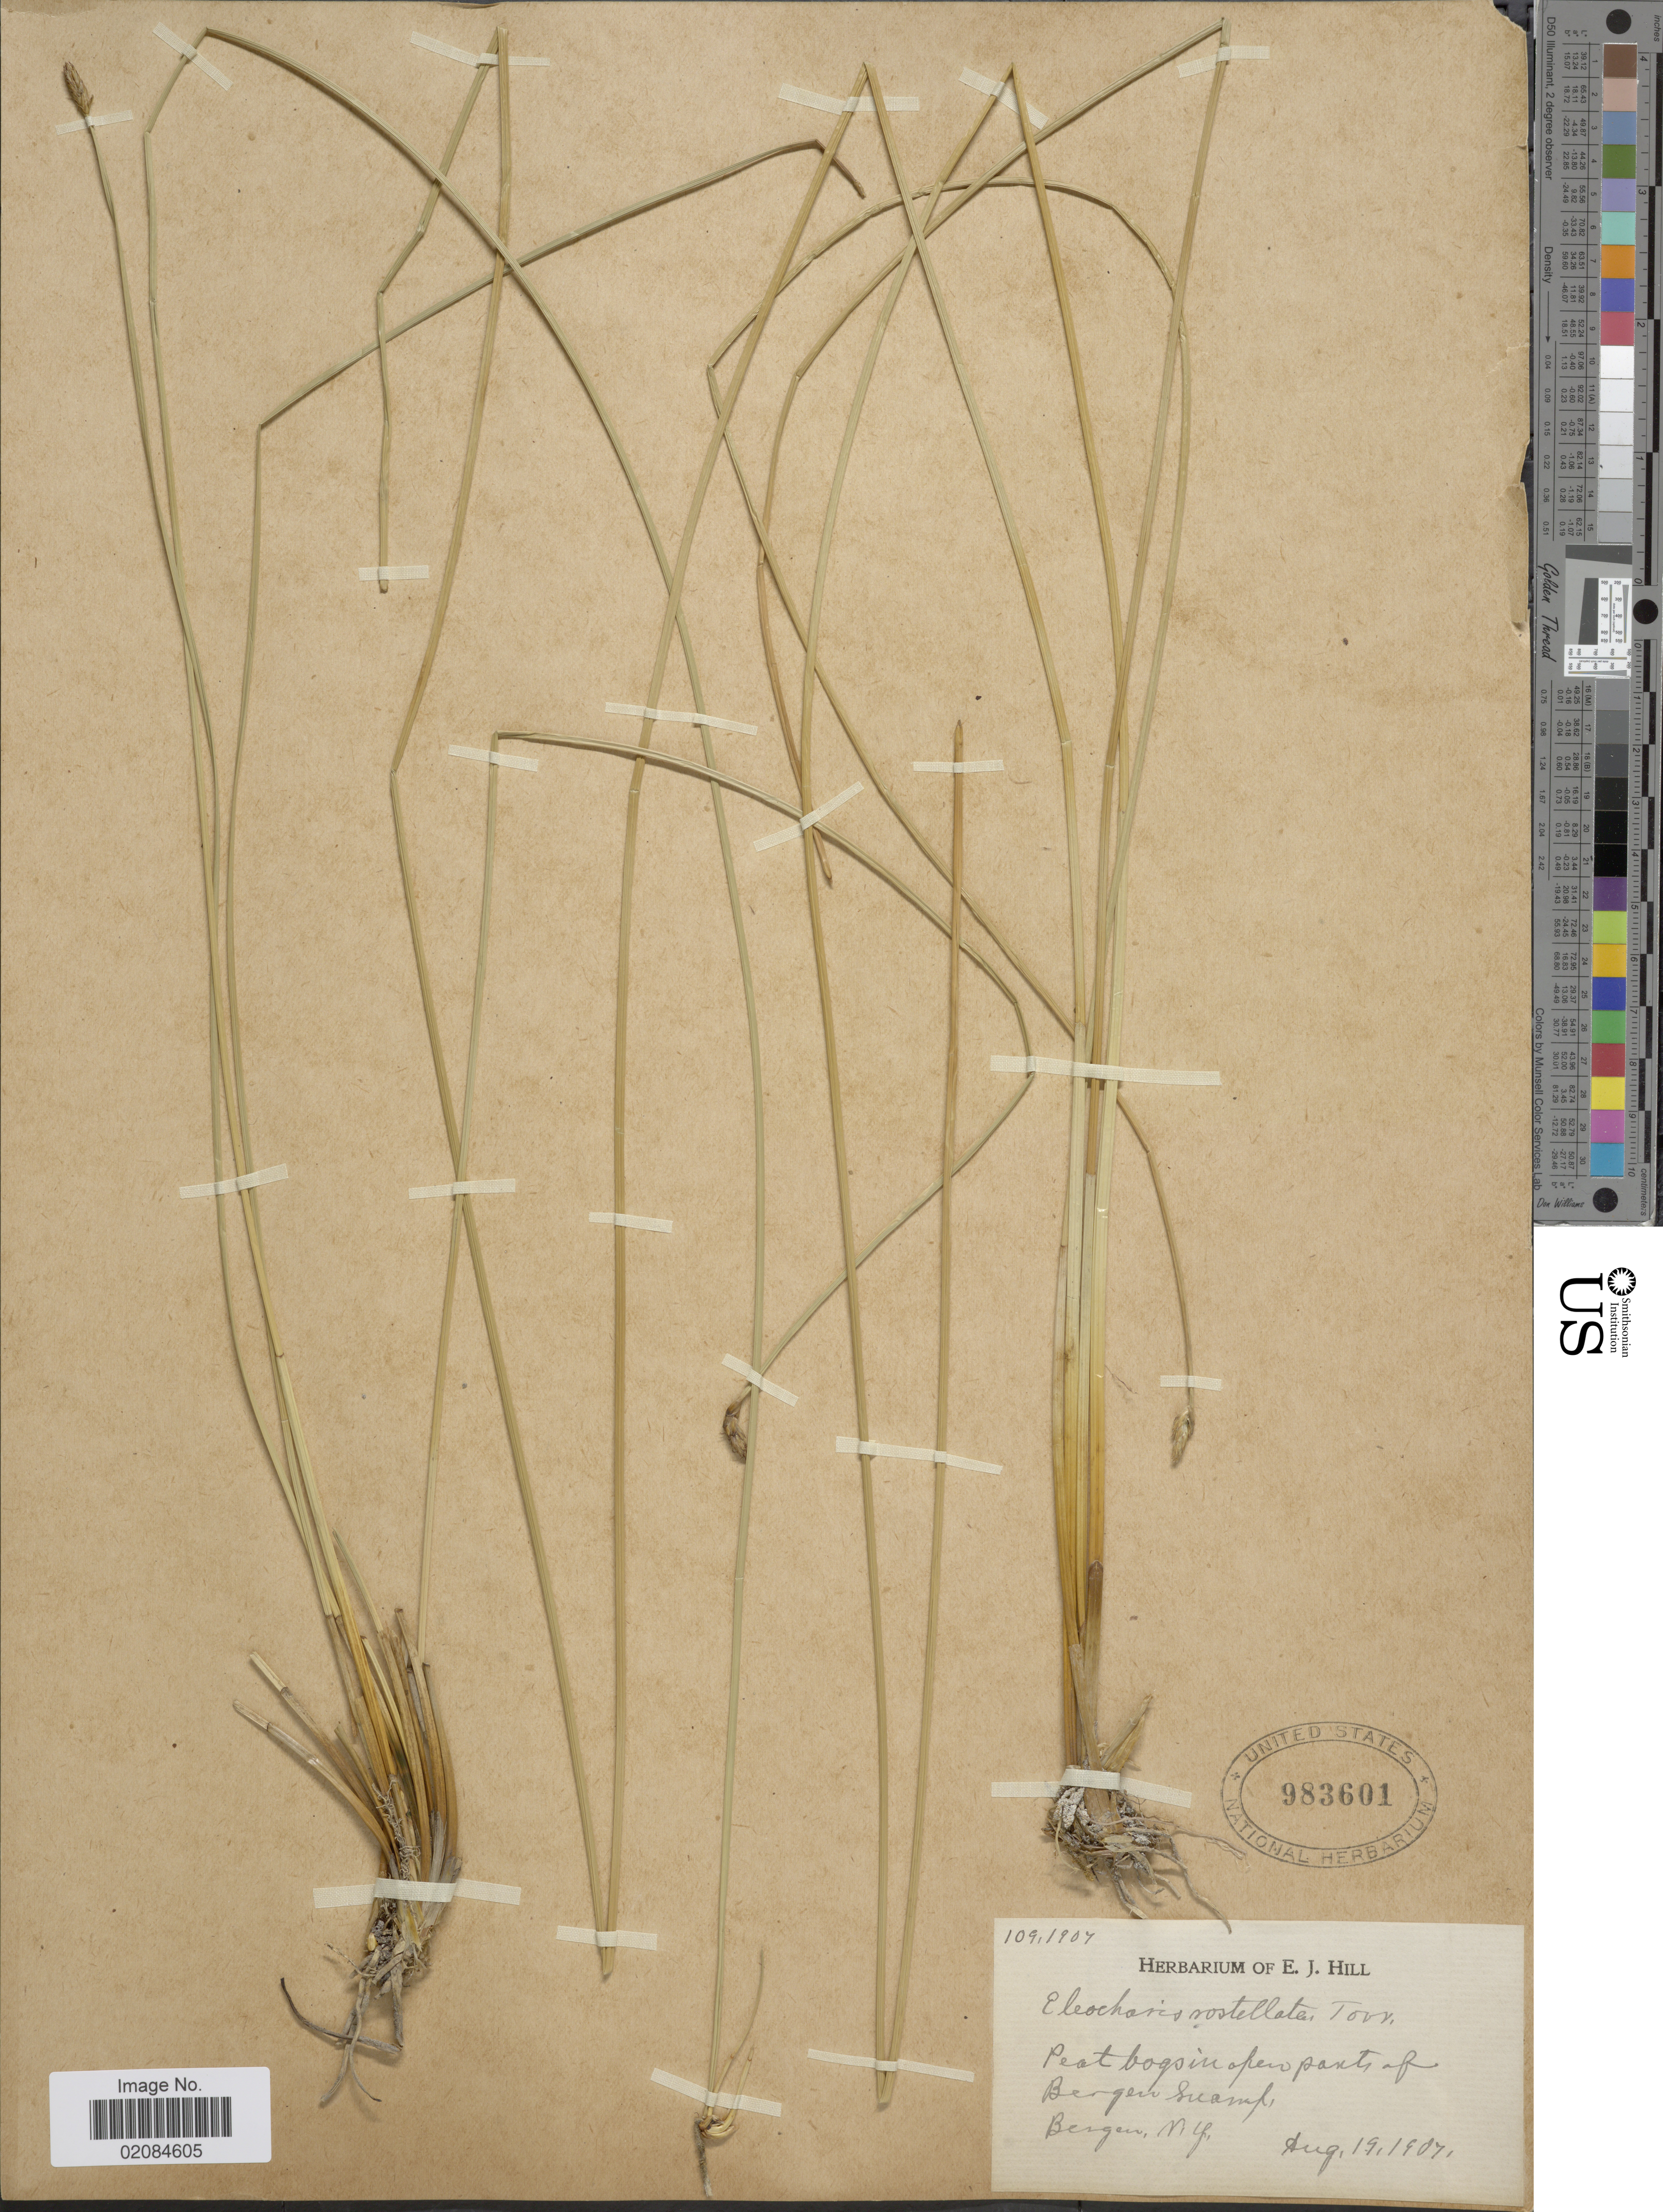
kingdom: Plantae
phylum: Tracheophyta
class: Liliopsida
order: Poales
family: Cyperaceae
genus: Eleocharis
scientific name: Eleocharis rostellata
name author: (Torr.) Torr.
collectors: ex herb. E.J. Hill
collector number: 1091907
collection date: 1907-08-19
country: United States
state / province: New York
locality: Peat bogs in open parts of Bergen Swamp, Bergen, N. Y.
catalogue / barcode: US 983601